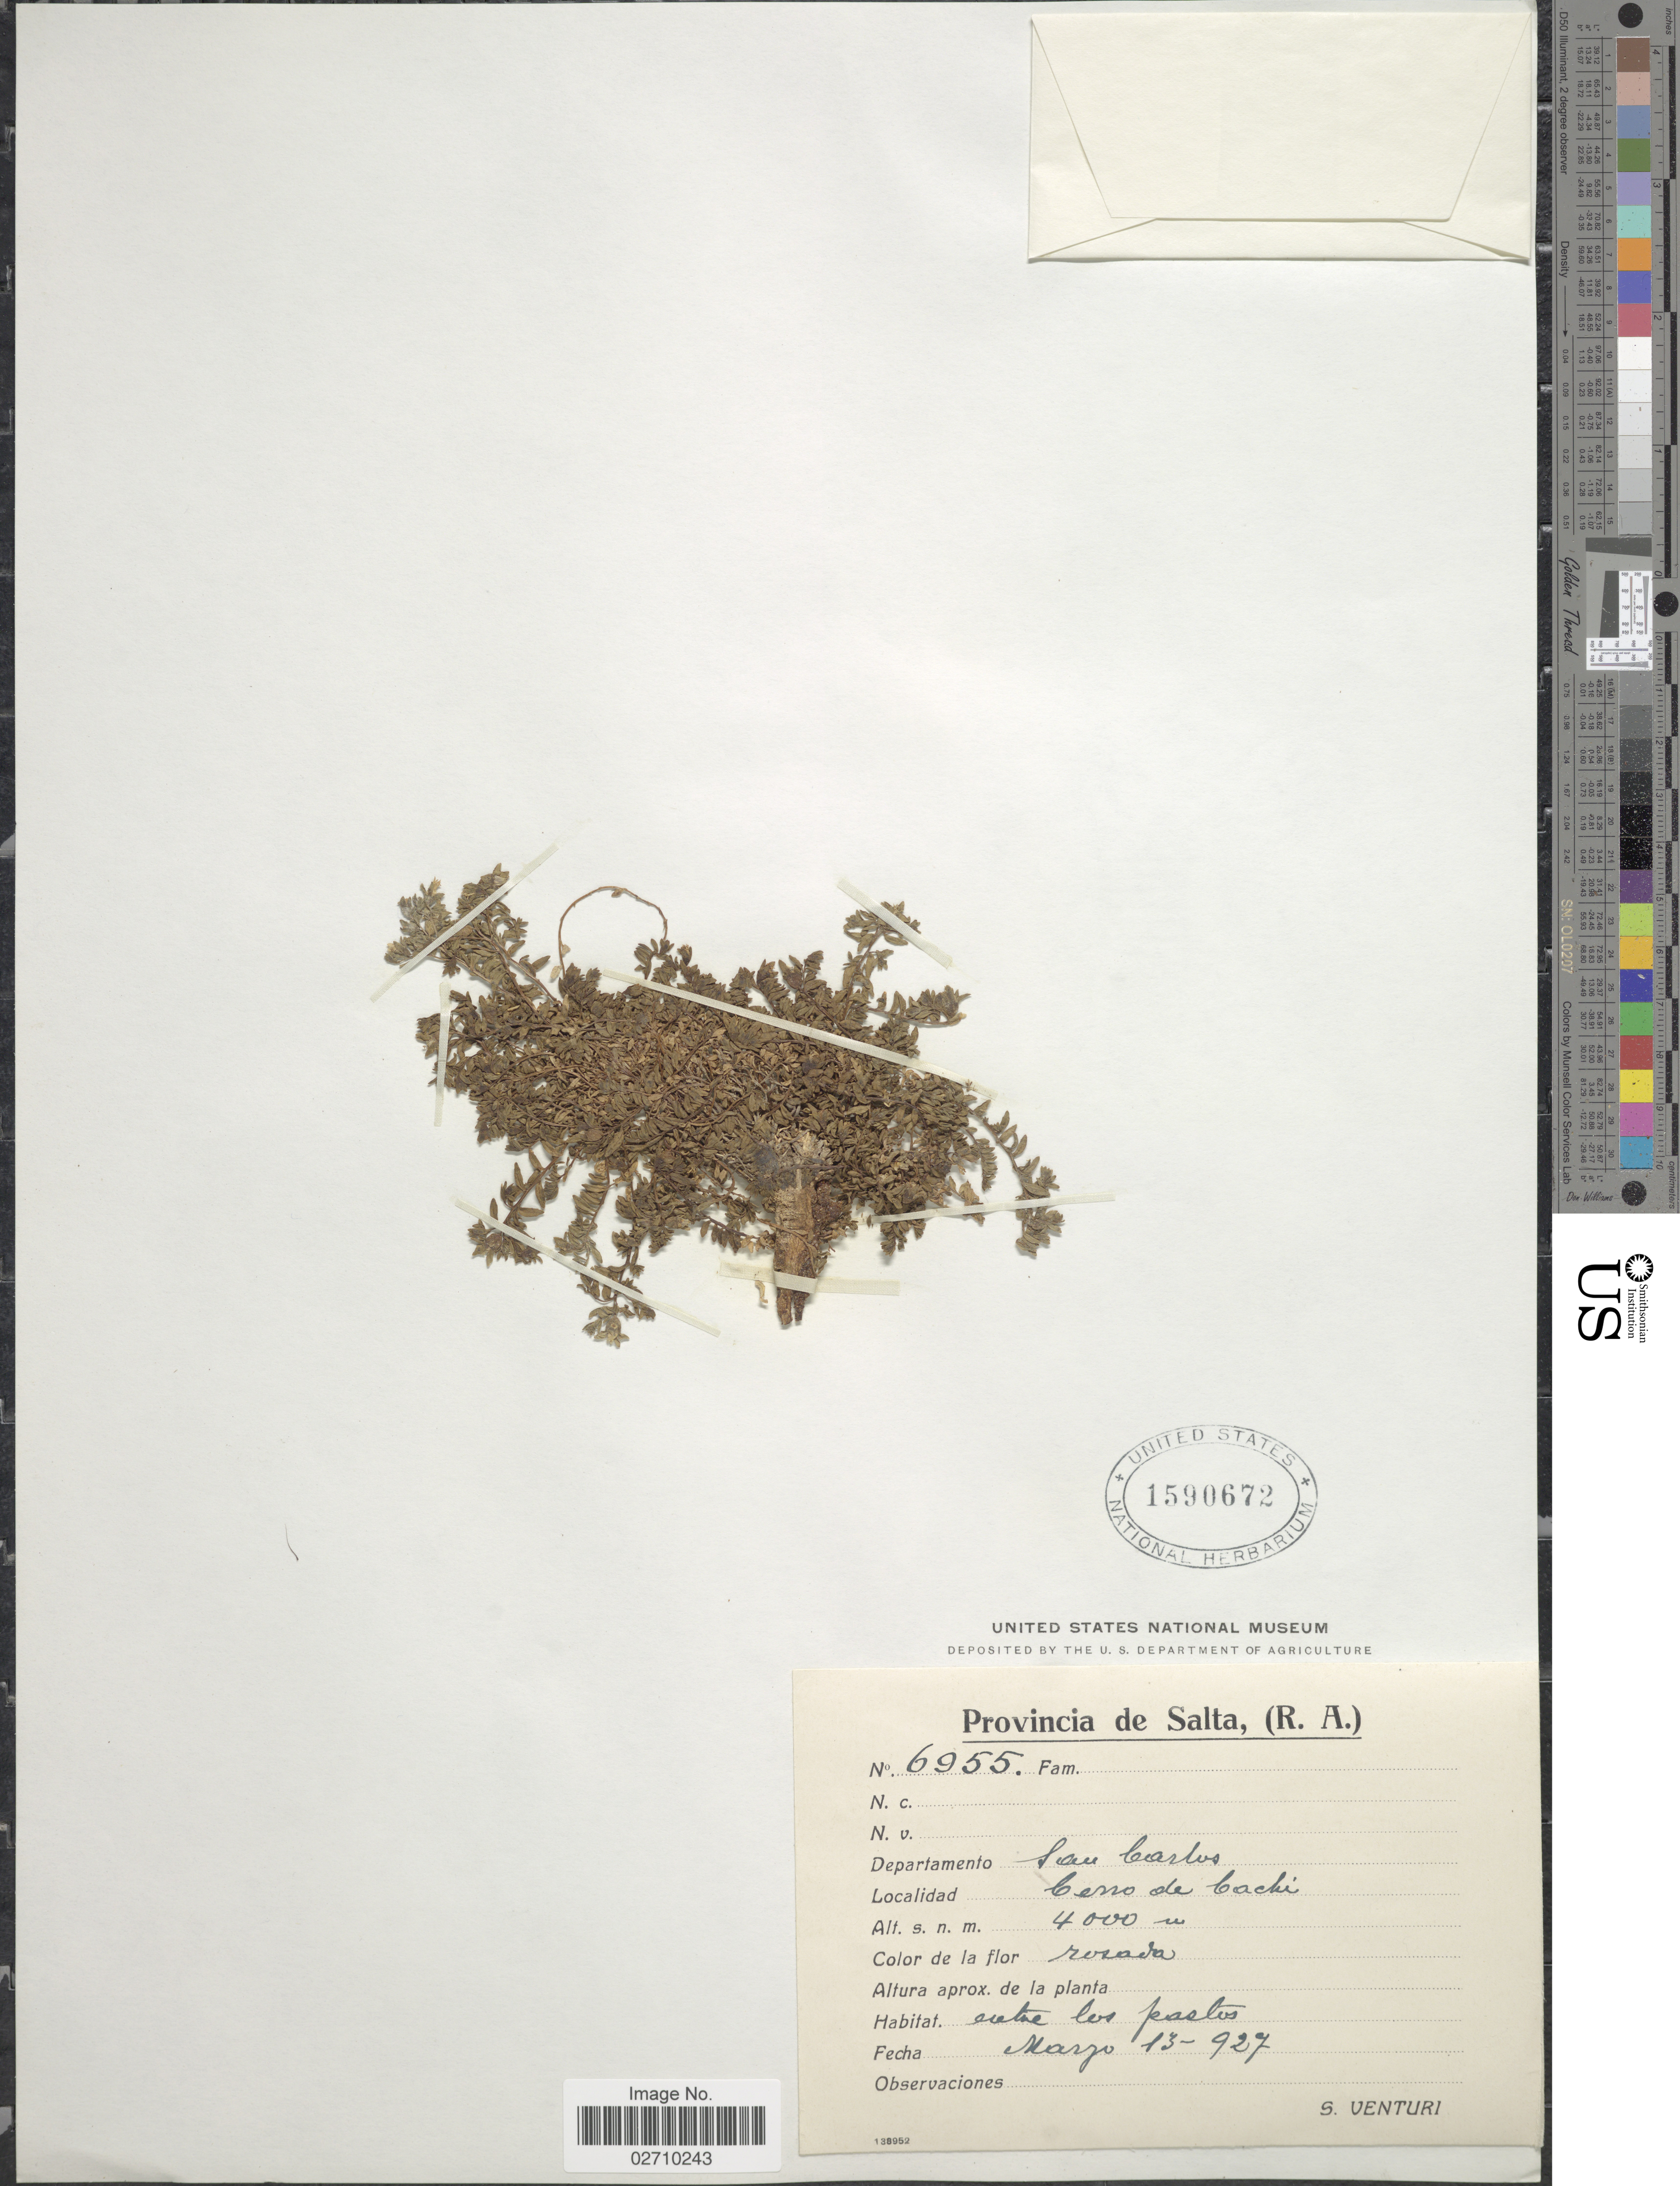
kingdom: Plantae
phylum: Tracheophyta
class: Magnoliopsida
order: Asterales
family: Campanulaceae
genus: Wahlenbergia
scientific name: Wahlenbergia peruviana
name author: A. Gray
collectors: S. Venturi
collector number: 6955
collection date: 1927-03-13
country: Argentina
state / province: Salta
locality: Departamento: San Carlos. Cerro de Cachi.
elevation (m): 4000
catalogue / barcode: US 1590672